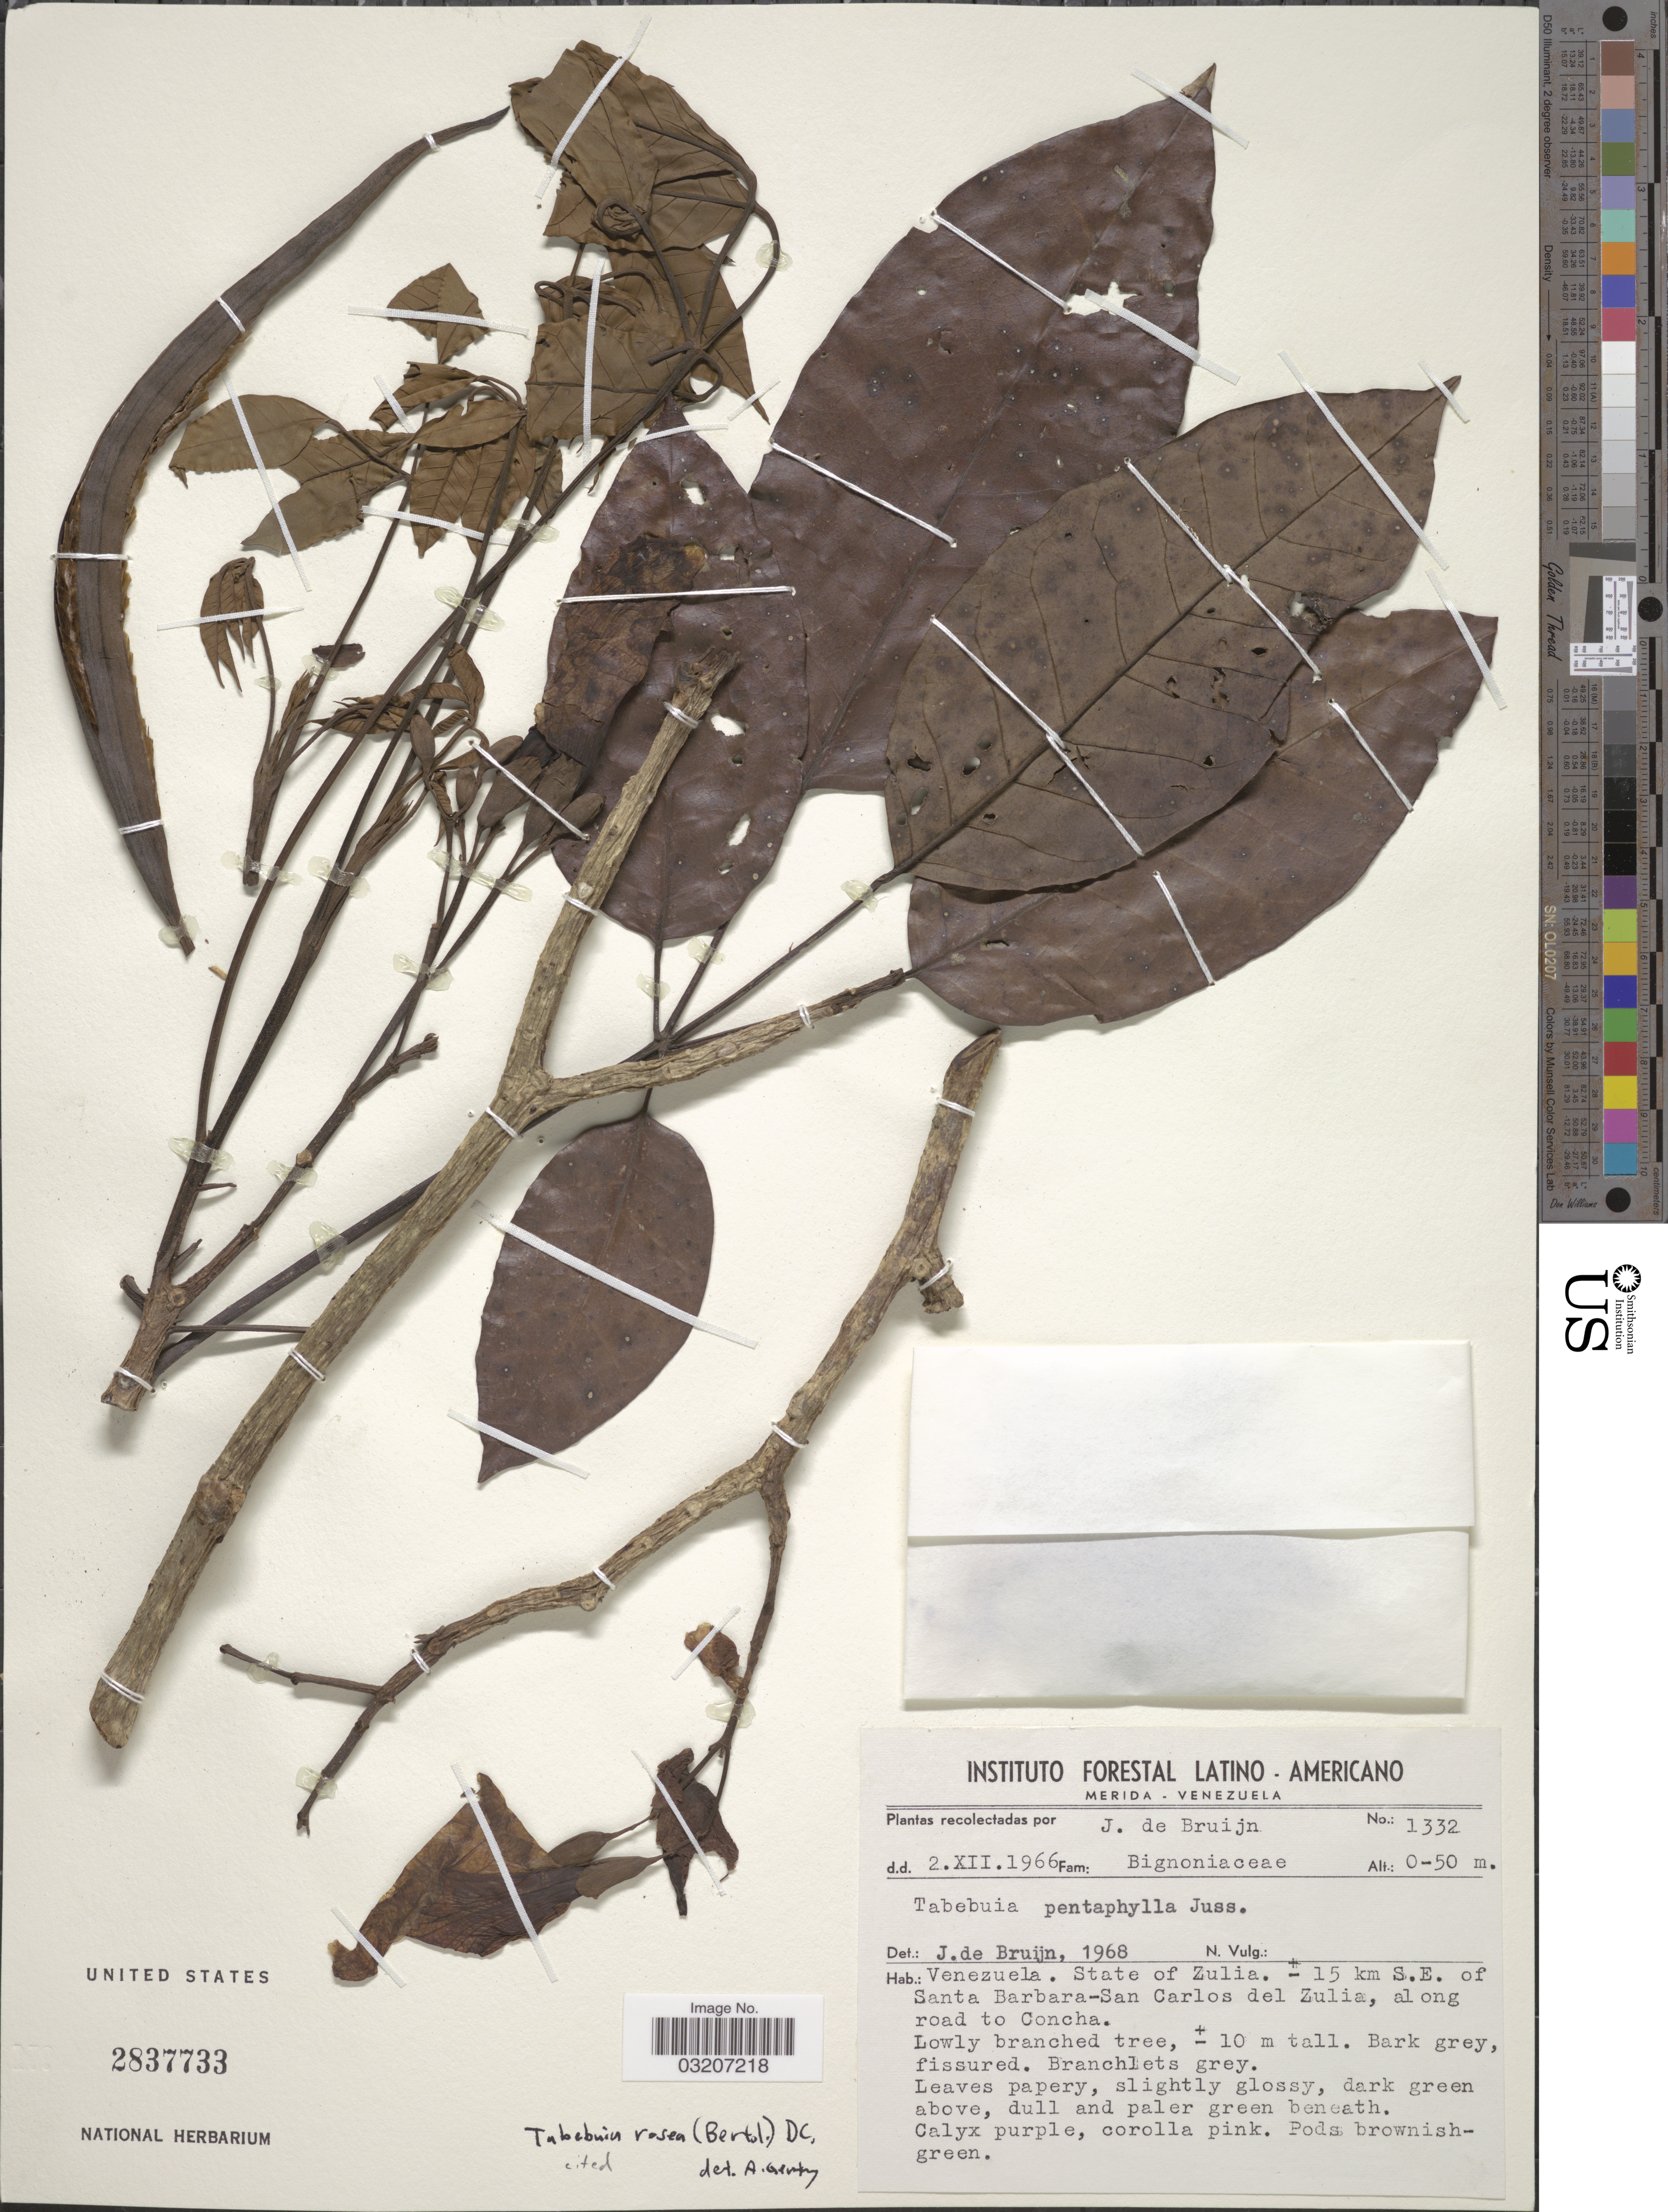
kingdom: Plantae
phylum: Tracheophyta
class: Magnoliopsida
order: Lamiales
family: Bignoniaceae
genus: Tabebuia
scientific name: Tabebuia rosea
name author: (Bertol.) DC.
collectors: J. Bruijn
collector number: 1332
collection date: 1966-12-02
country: Venezuela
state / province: Zulia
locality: ± 15 km S.E. of Santa Barbara-San Carlos del Zulia, along road to Concha.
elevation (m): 0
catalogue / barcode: US 2837733